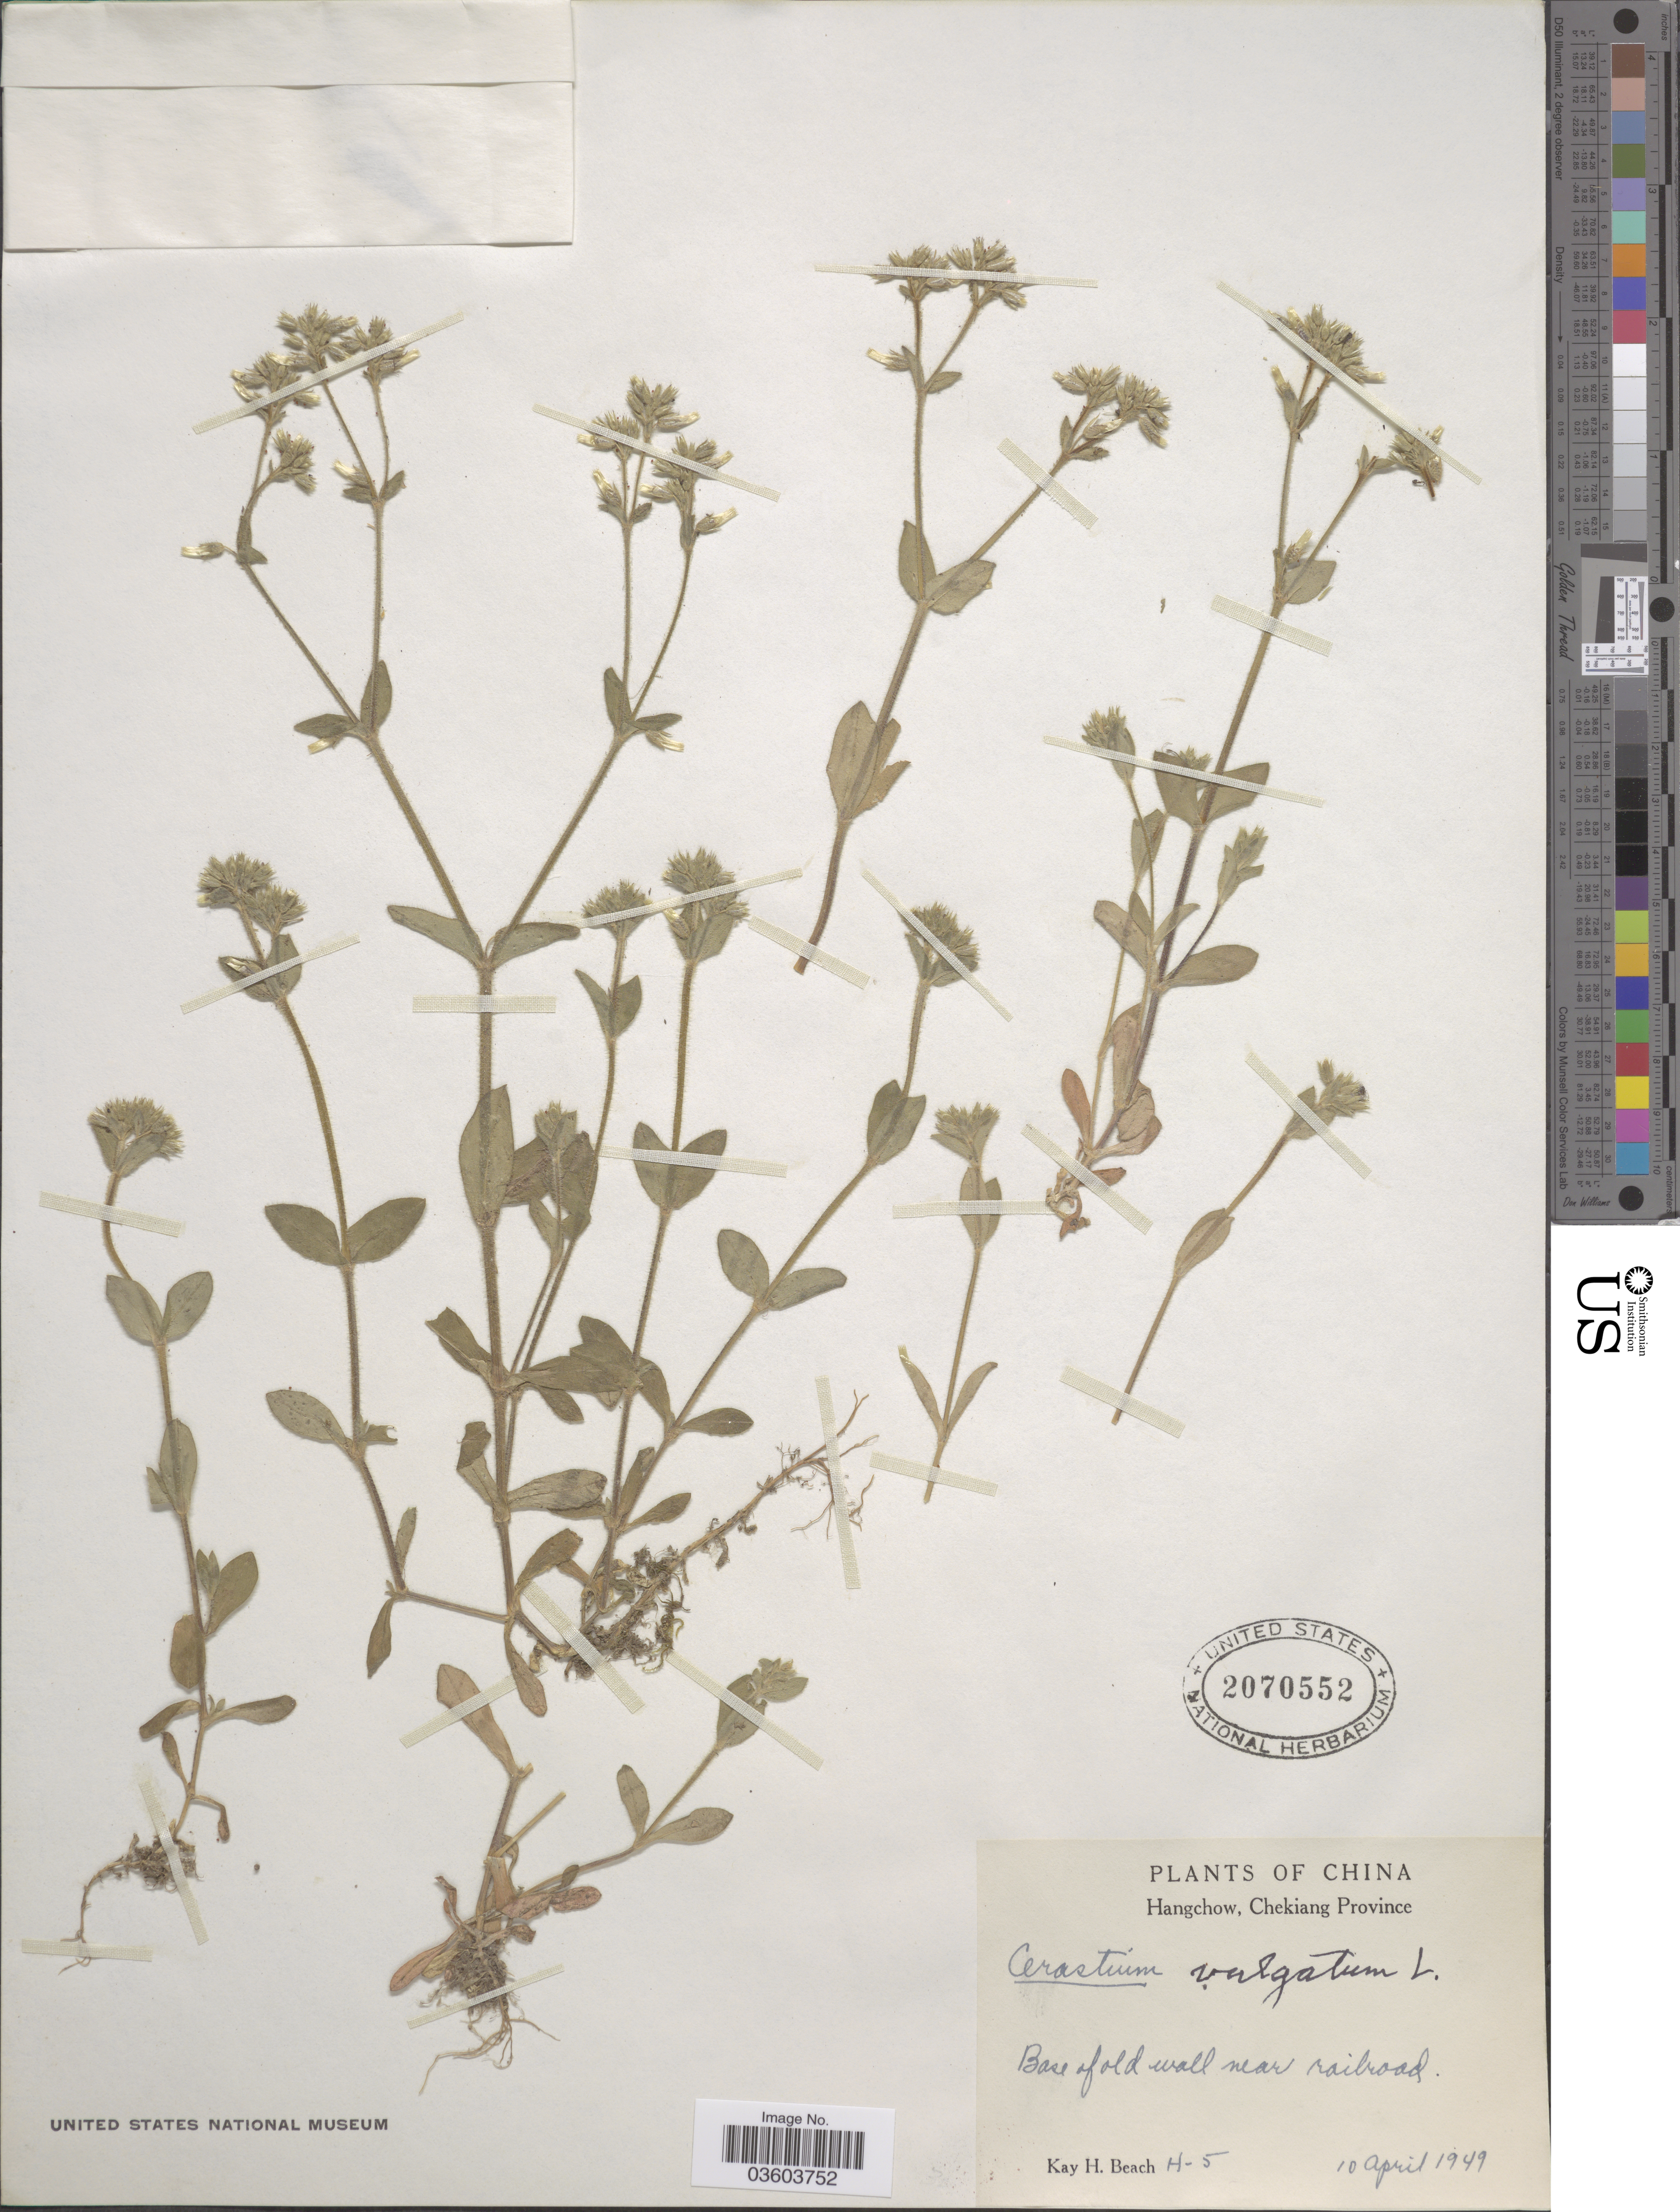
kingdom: Plantae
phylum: Tracheophyta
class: Magnoliopsida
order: Caryophyllales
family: Caryophyllaceae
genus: Cerastium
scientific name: Cerastium vulgatum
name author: L.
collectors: K. H. Beach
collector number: H5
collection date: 1949-04-10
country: China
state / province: Zhejiang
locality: Hangchow, Chekiang Province. Base of old wall near railroad.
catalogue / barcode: US 2070552